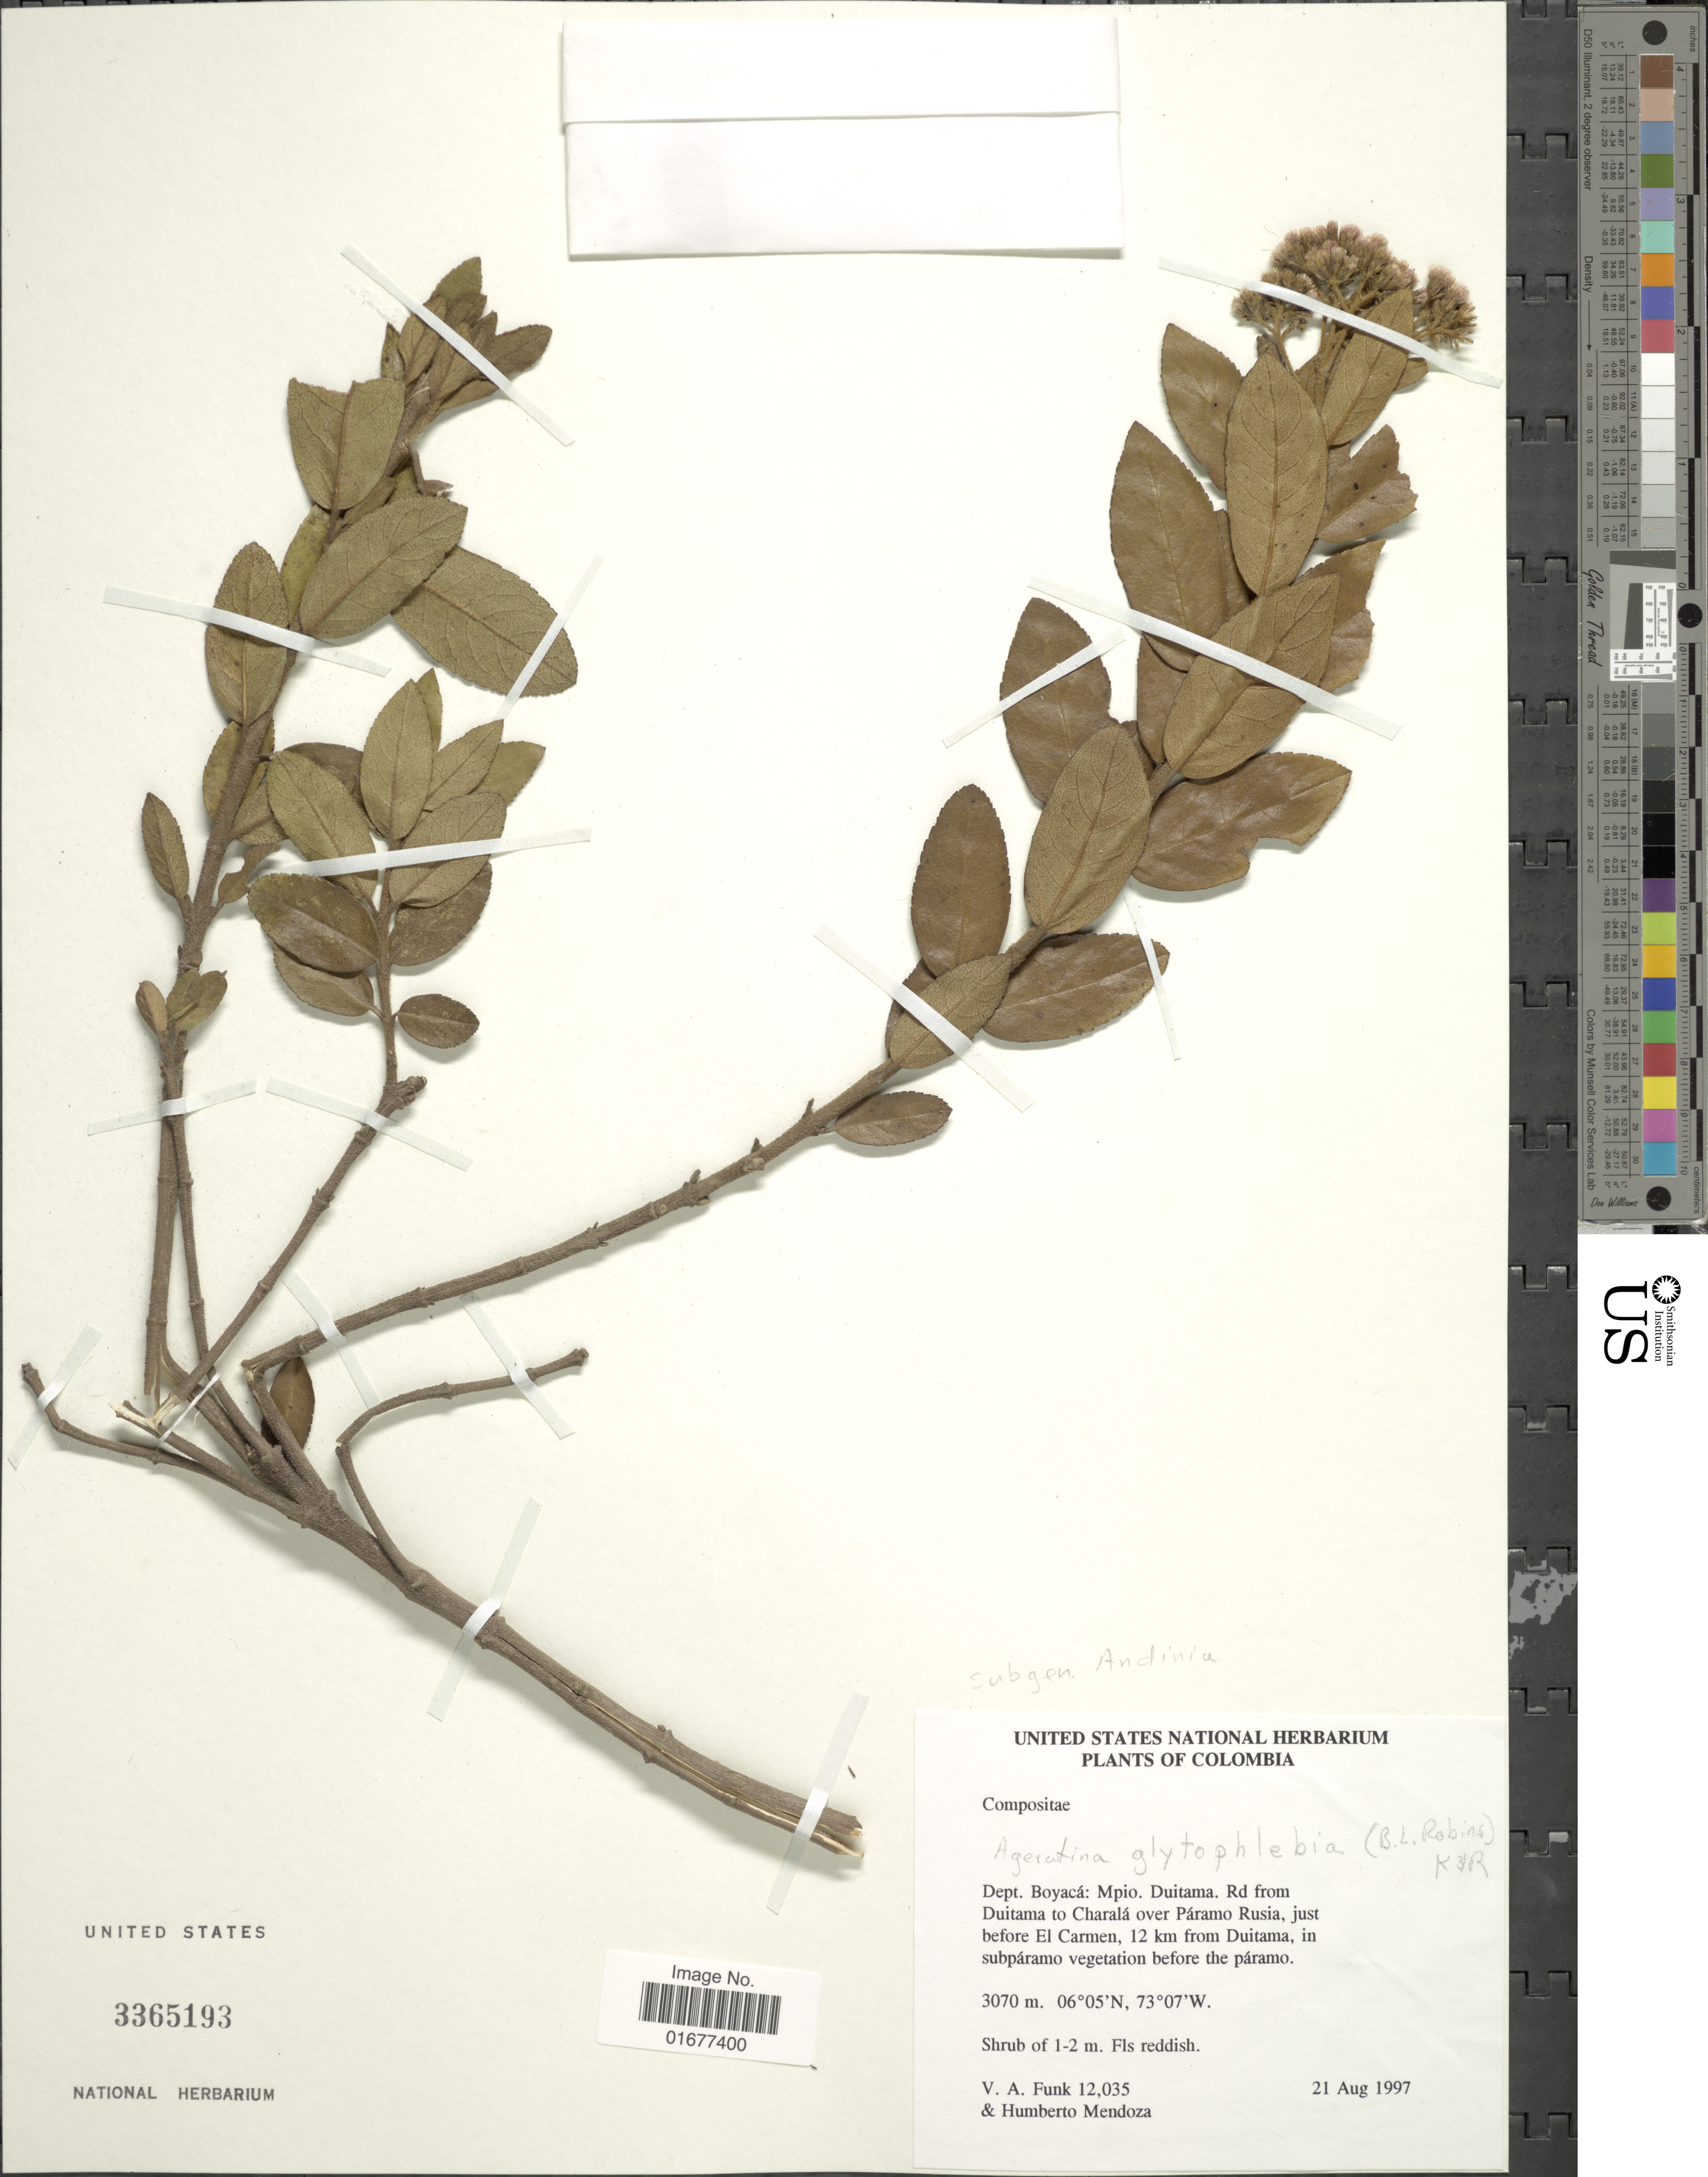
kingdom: Plantae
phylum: Tracheophyta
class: Magnoliopsida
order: Asterales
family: Asteraceae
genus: Ageratina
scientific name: Ageratina glyptophlebia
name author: (B.L. Rob.) R.M. King & H. Rob.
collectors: V. Funk & H. Mendoza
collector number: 12035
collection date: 1997-08-21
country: Colombia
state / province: Boyacá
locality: Mpio. Duitama. Rd from Duitama to Charala over Paramo Rusia, just before El Carmen, 12 km from Duitama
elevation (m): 3070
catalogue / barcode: US 3365193